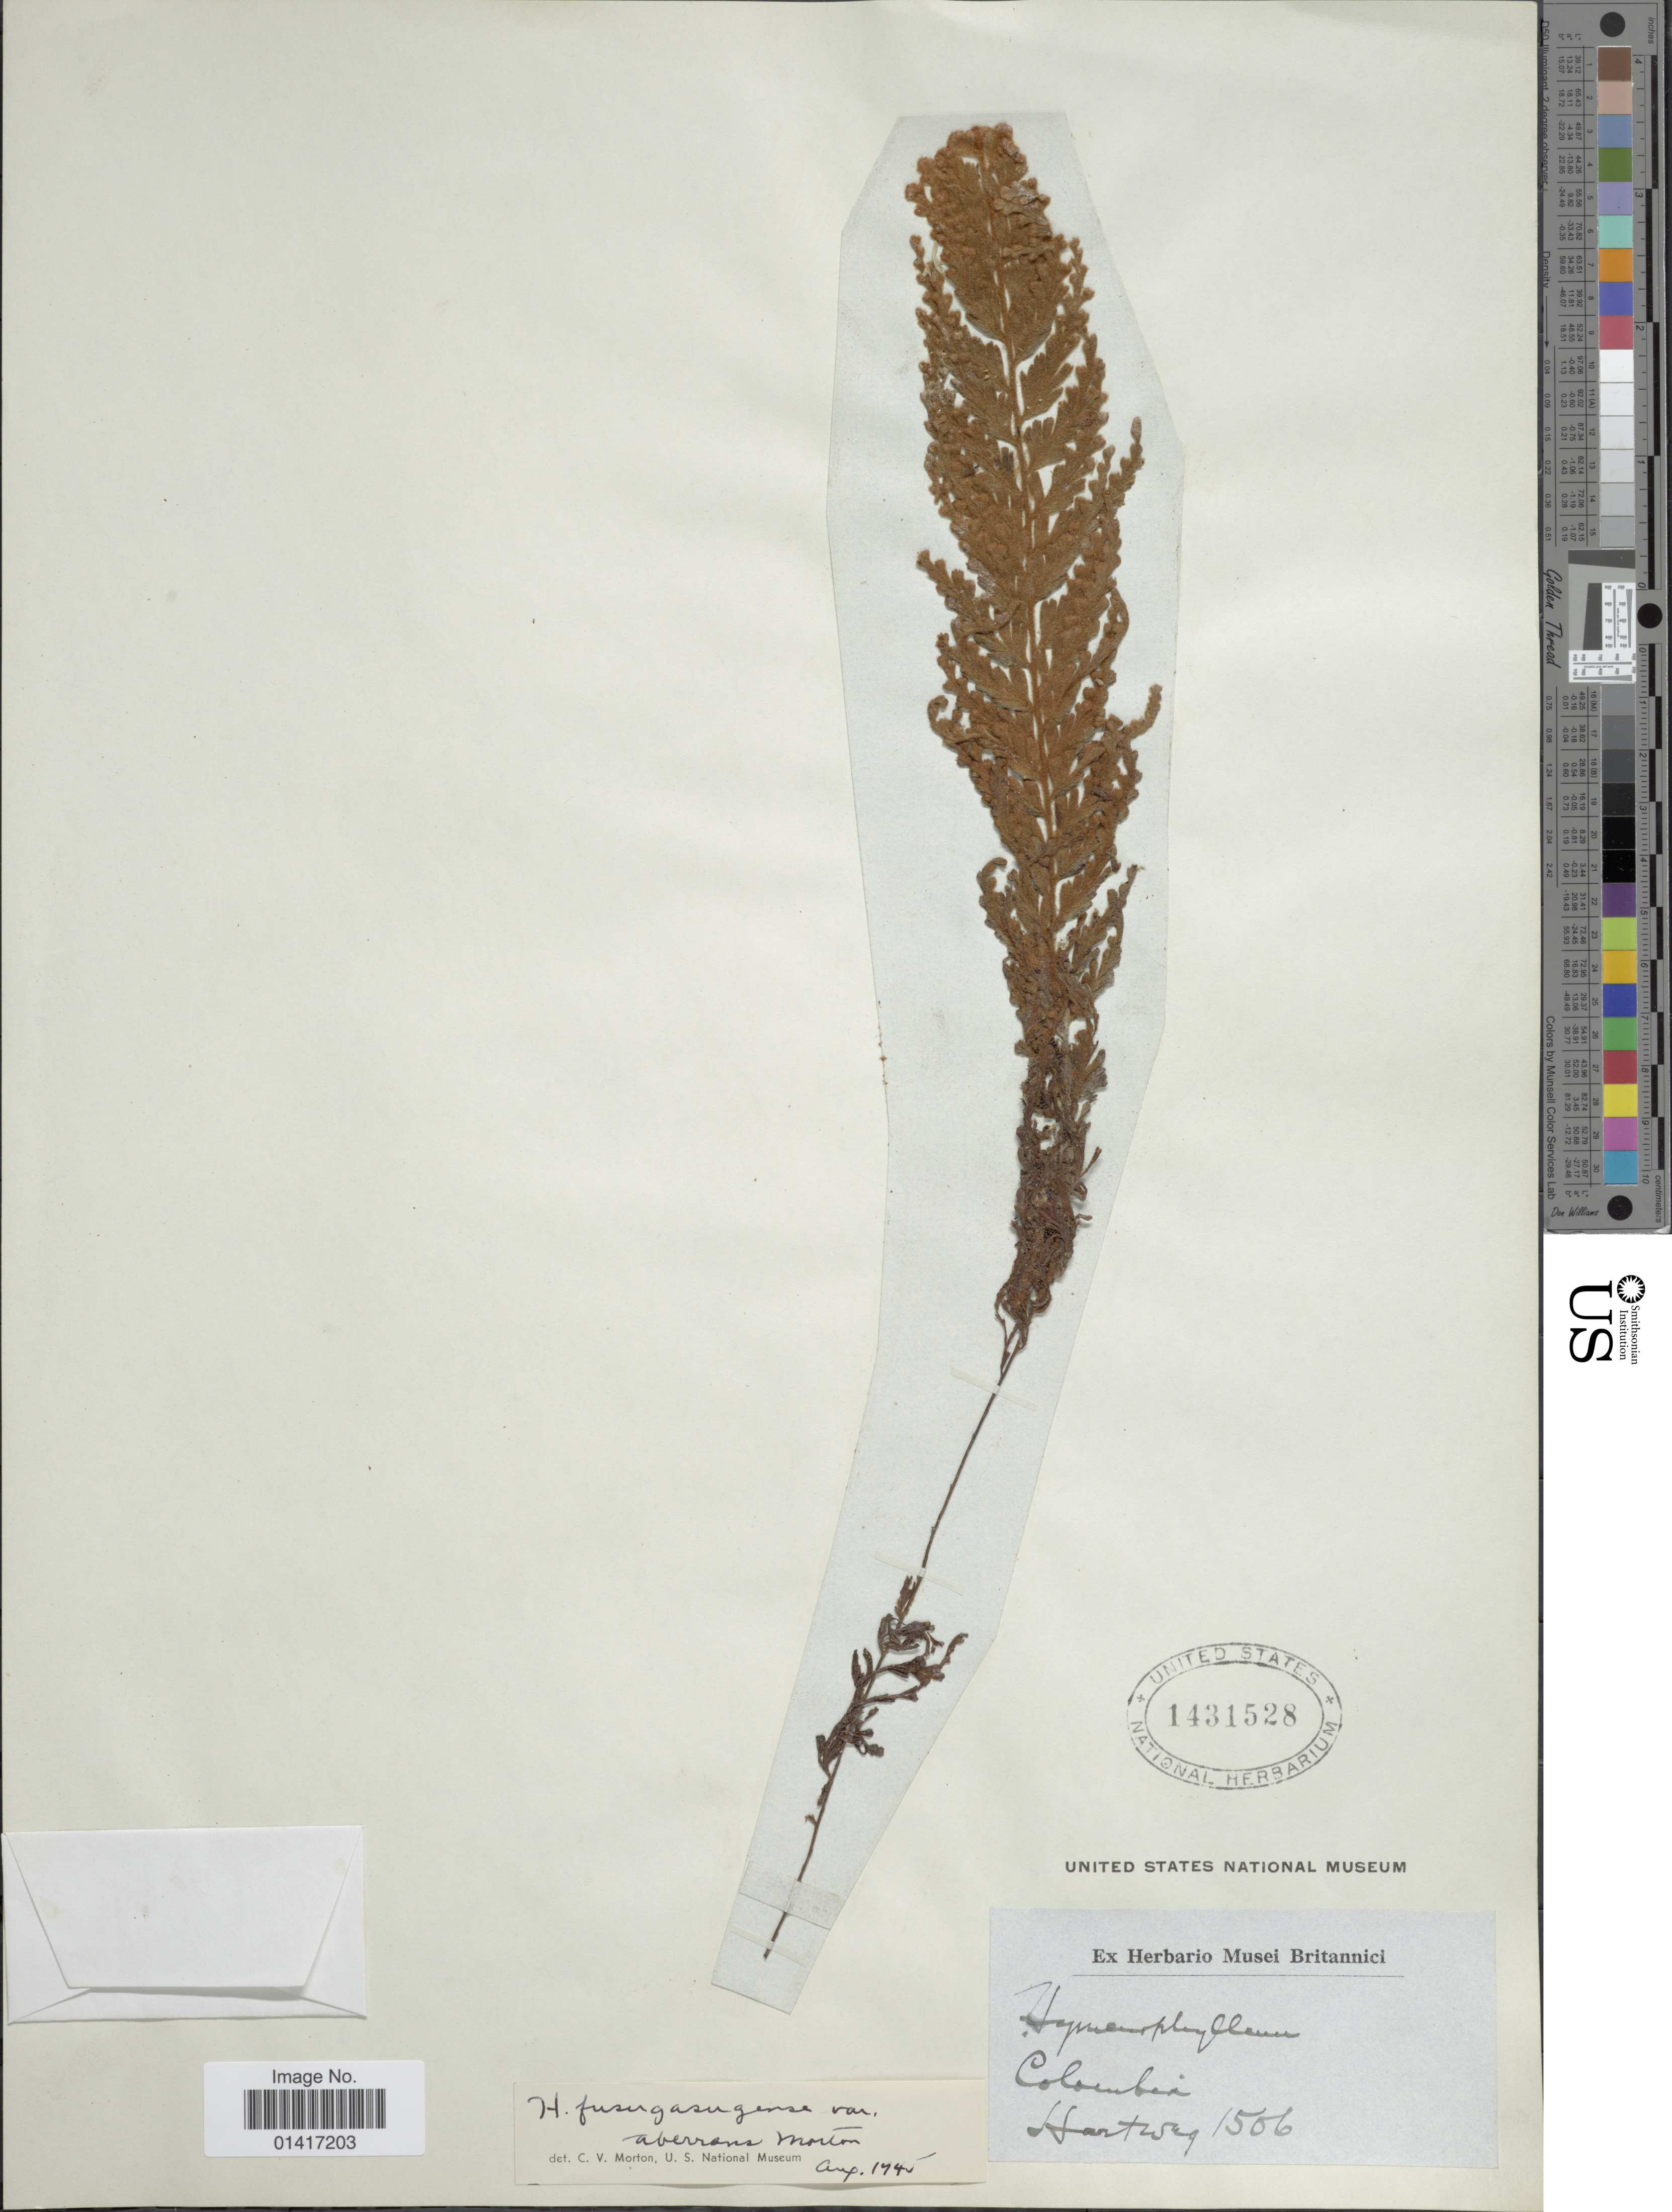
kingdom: Plantae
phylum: Tracheophyta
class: Polypodiopsida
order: Hymenophyllales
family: Hymenophyllaceae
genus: Hymenophyllum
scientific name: Hymenophyllum tomentosum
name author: Kunze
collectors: Hartweg, --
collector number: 1506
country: Colombia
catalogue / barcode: US 1431528